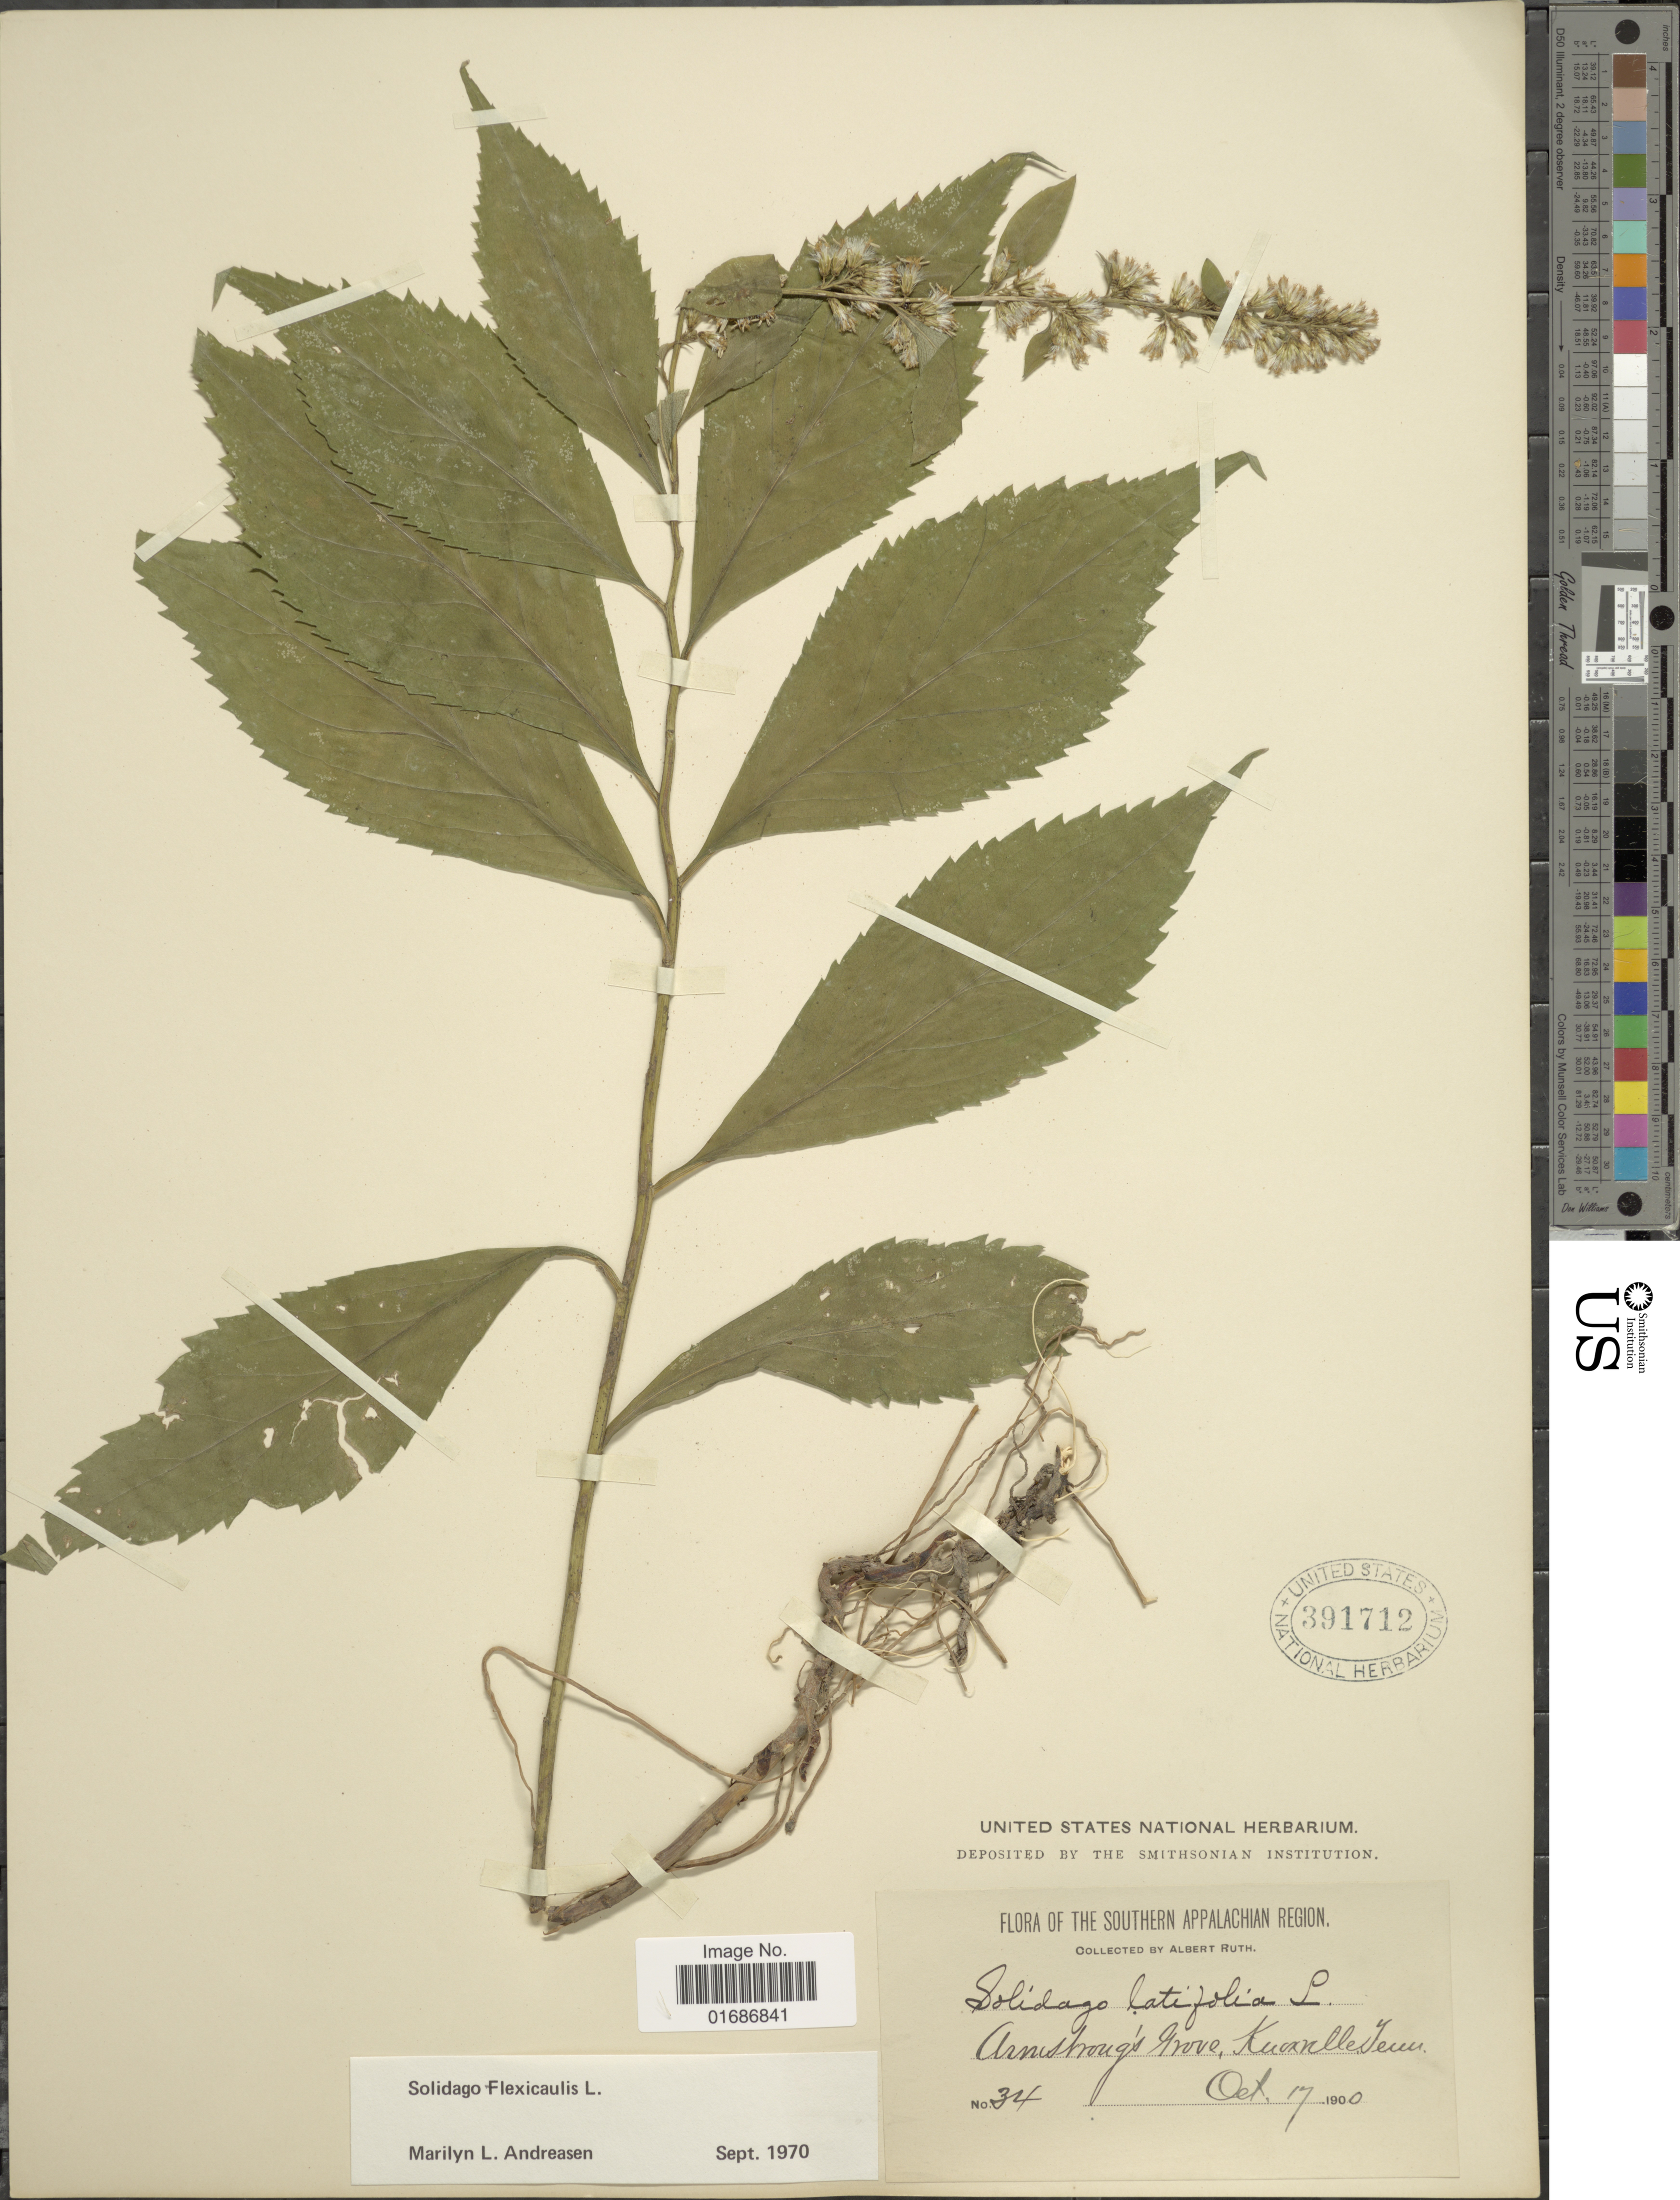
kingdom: Plantae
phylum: Tracheophyta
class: Magnoliopsida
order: Asterales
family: Asteraceae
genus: Solidago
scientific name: Solidago flexicaulis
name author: L.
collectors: A. Ruth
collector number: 34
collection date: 1900-10-17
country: United States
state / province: Tennessee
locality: Arnstrong's Grove, Knoxville, Tenn. The Southern Appalachian Region,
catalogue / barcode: US 391712